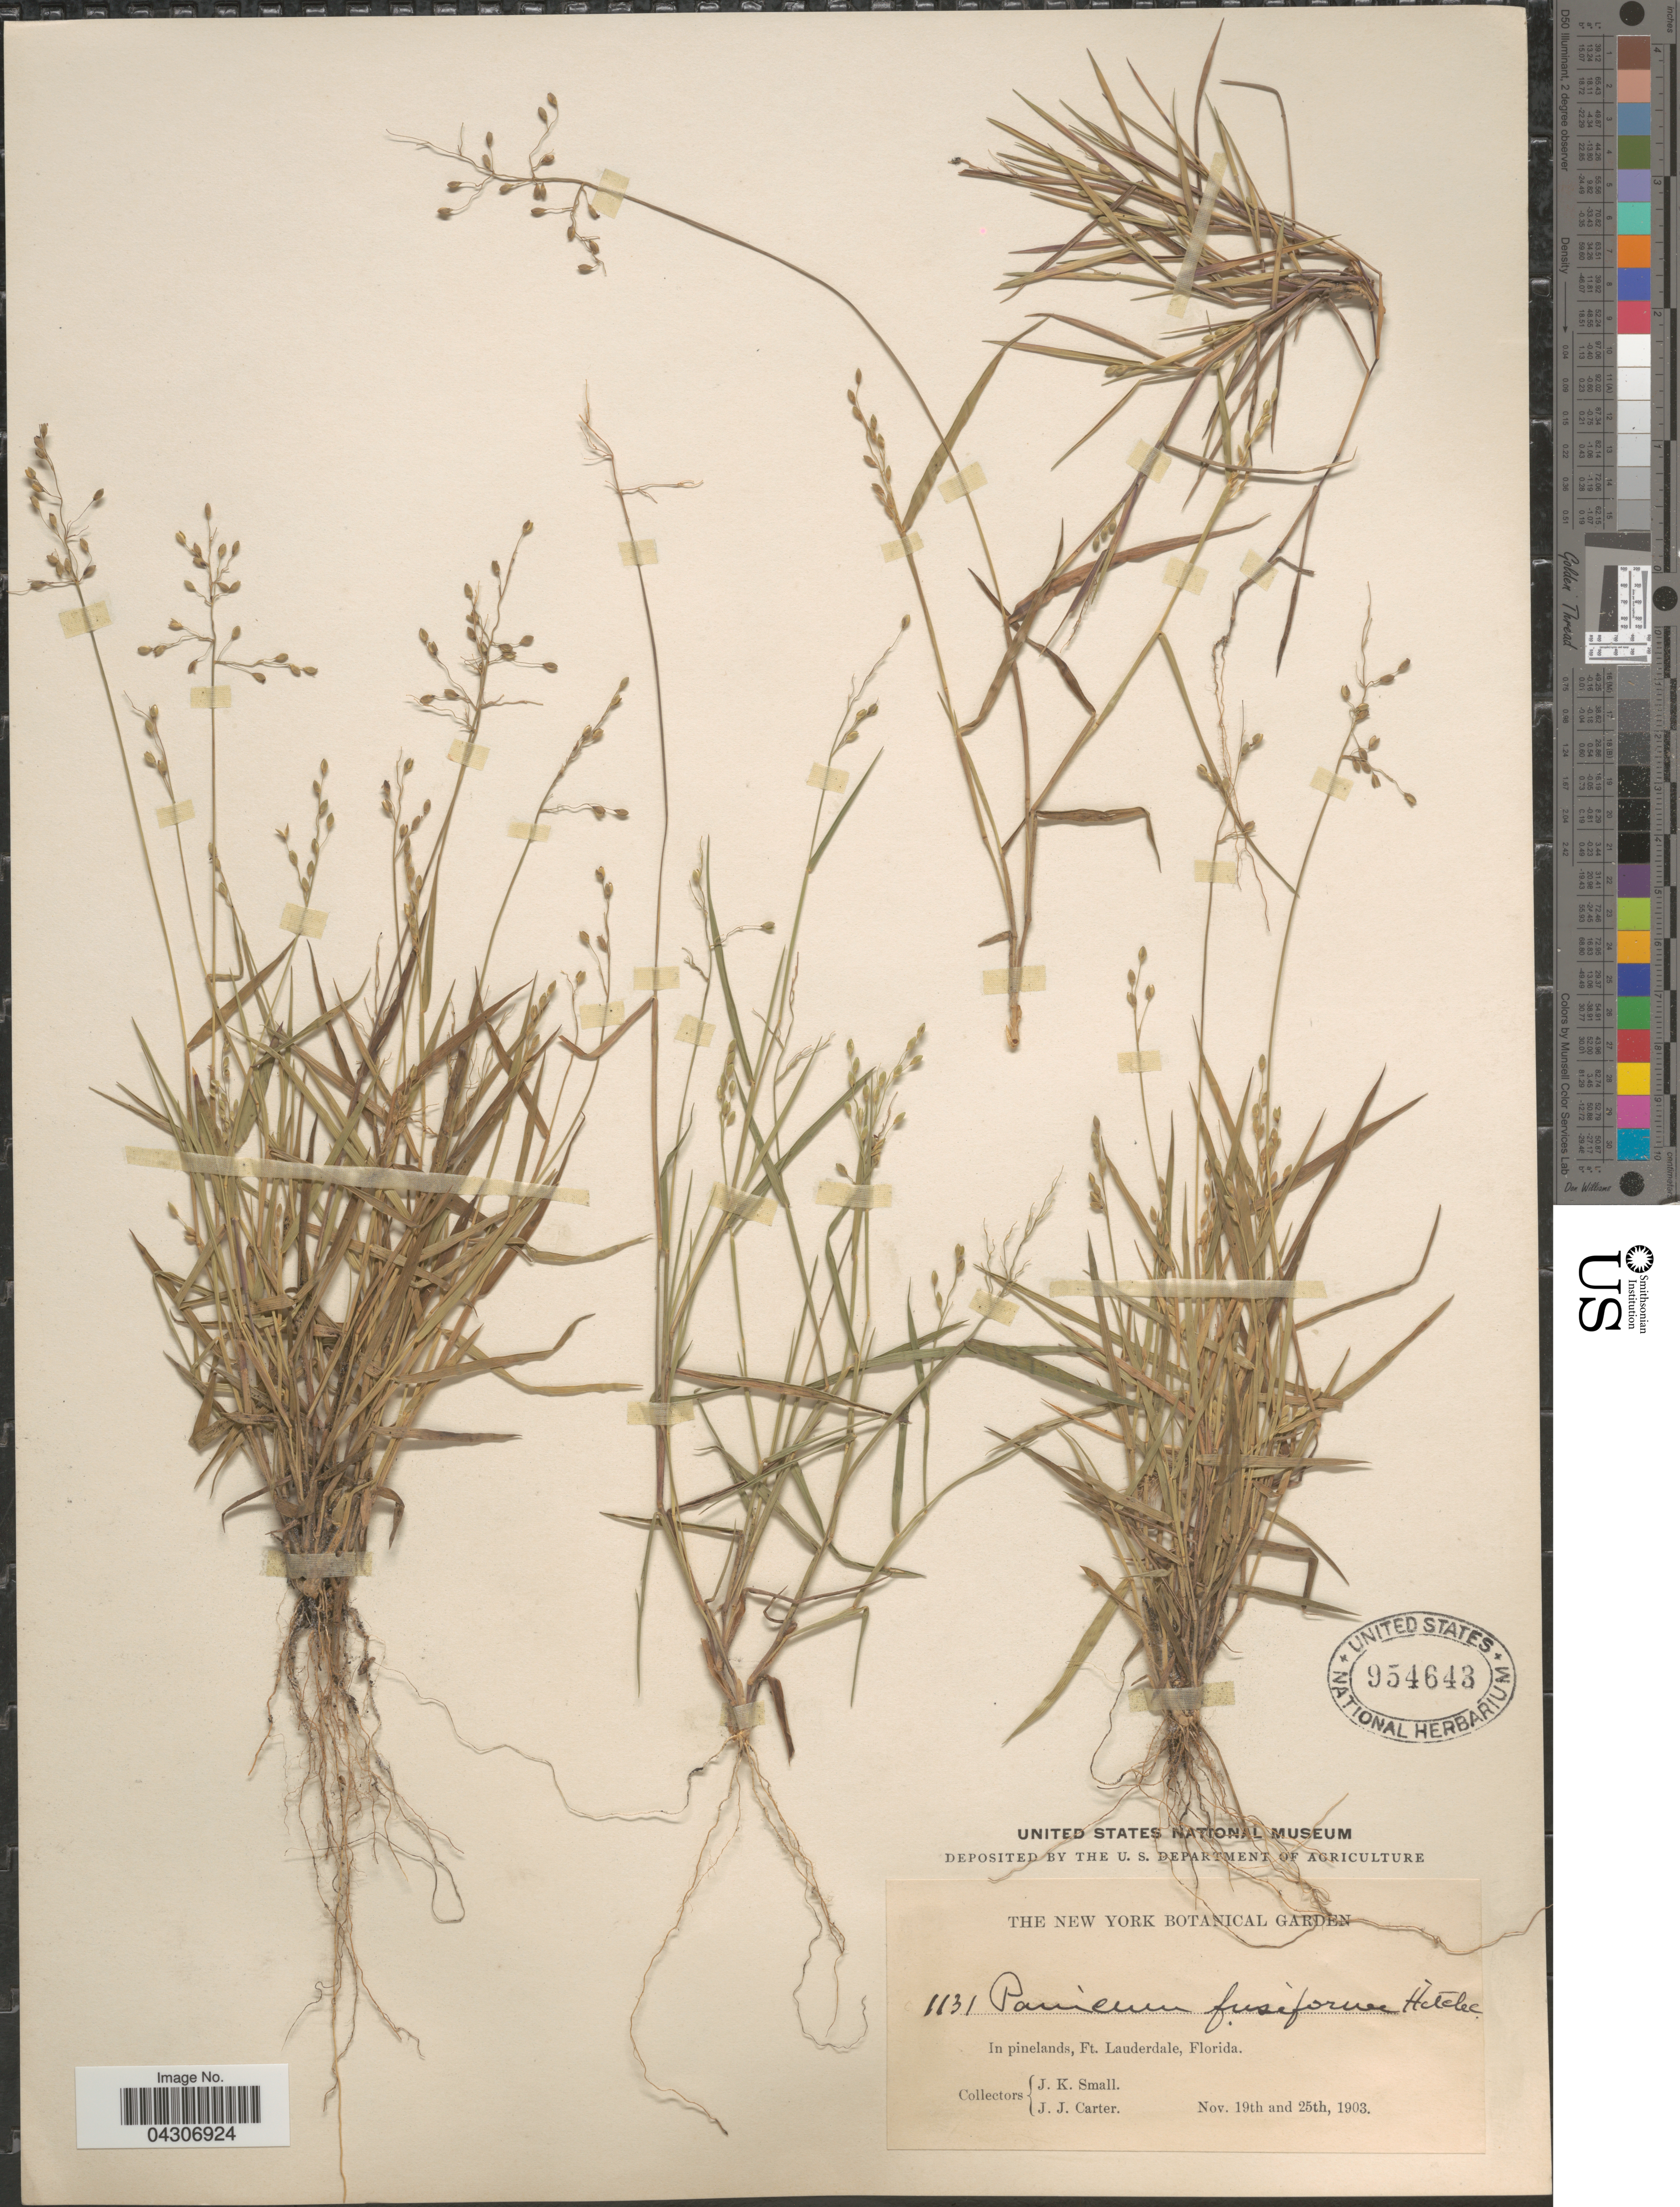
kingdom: Plantae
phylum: Tracheophyta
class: Liliopsida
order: Poales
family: Poaceae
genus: Dichanthelium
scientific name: Dichanthelium aciculare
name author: (Desv. ex Poir.) Gould & C.A. Clark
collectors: J. K. Small & J. Carter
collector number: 1131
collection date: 1903-11-19/1903-11-25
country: United States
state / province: Florida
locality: In pinelands, Ft. Lauderdale.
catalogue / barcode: US 954643